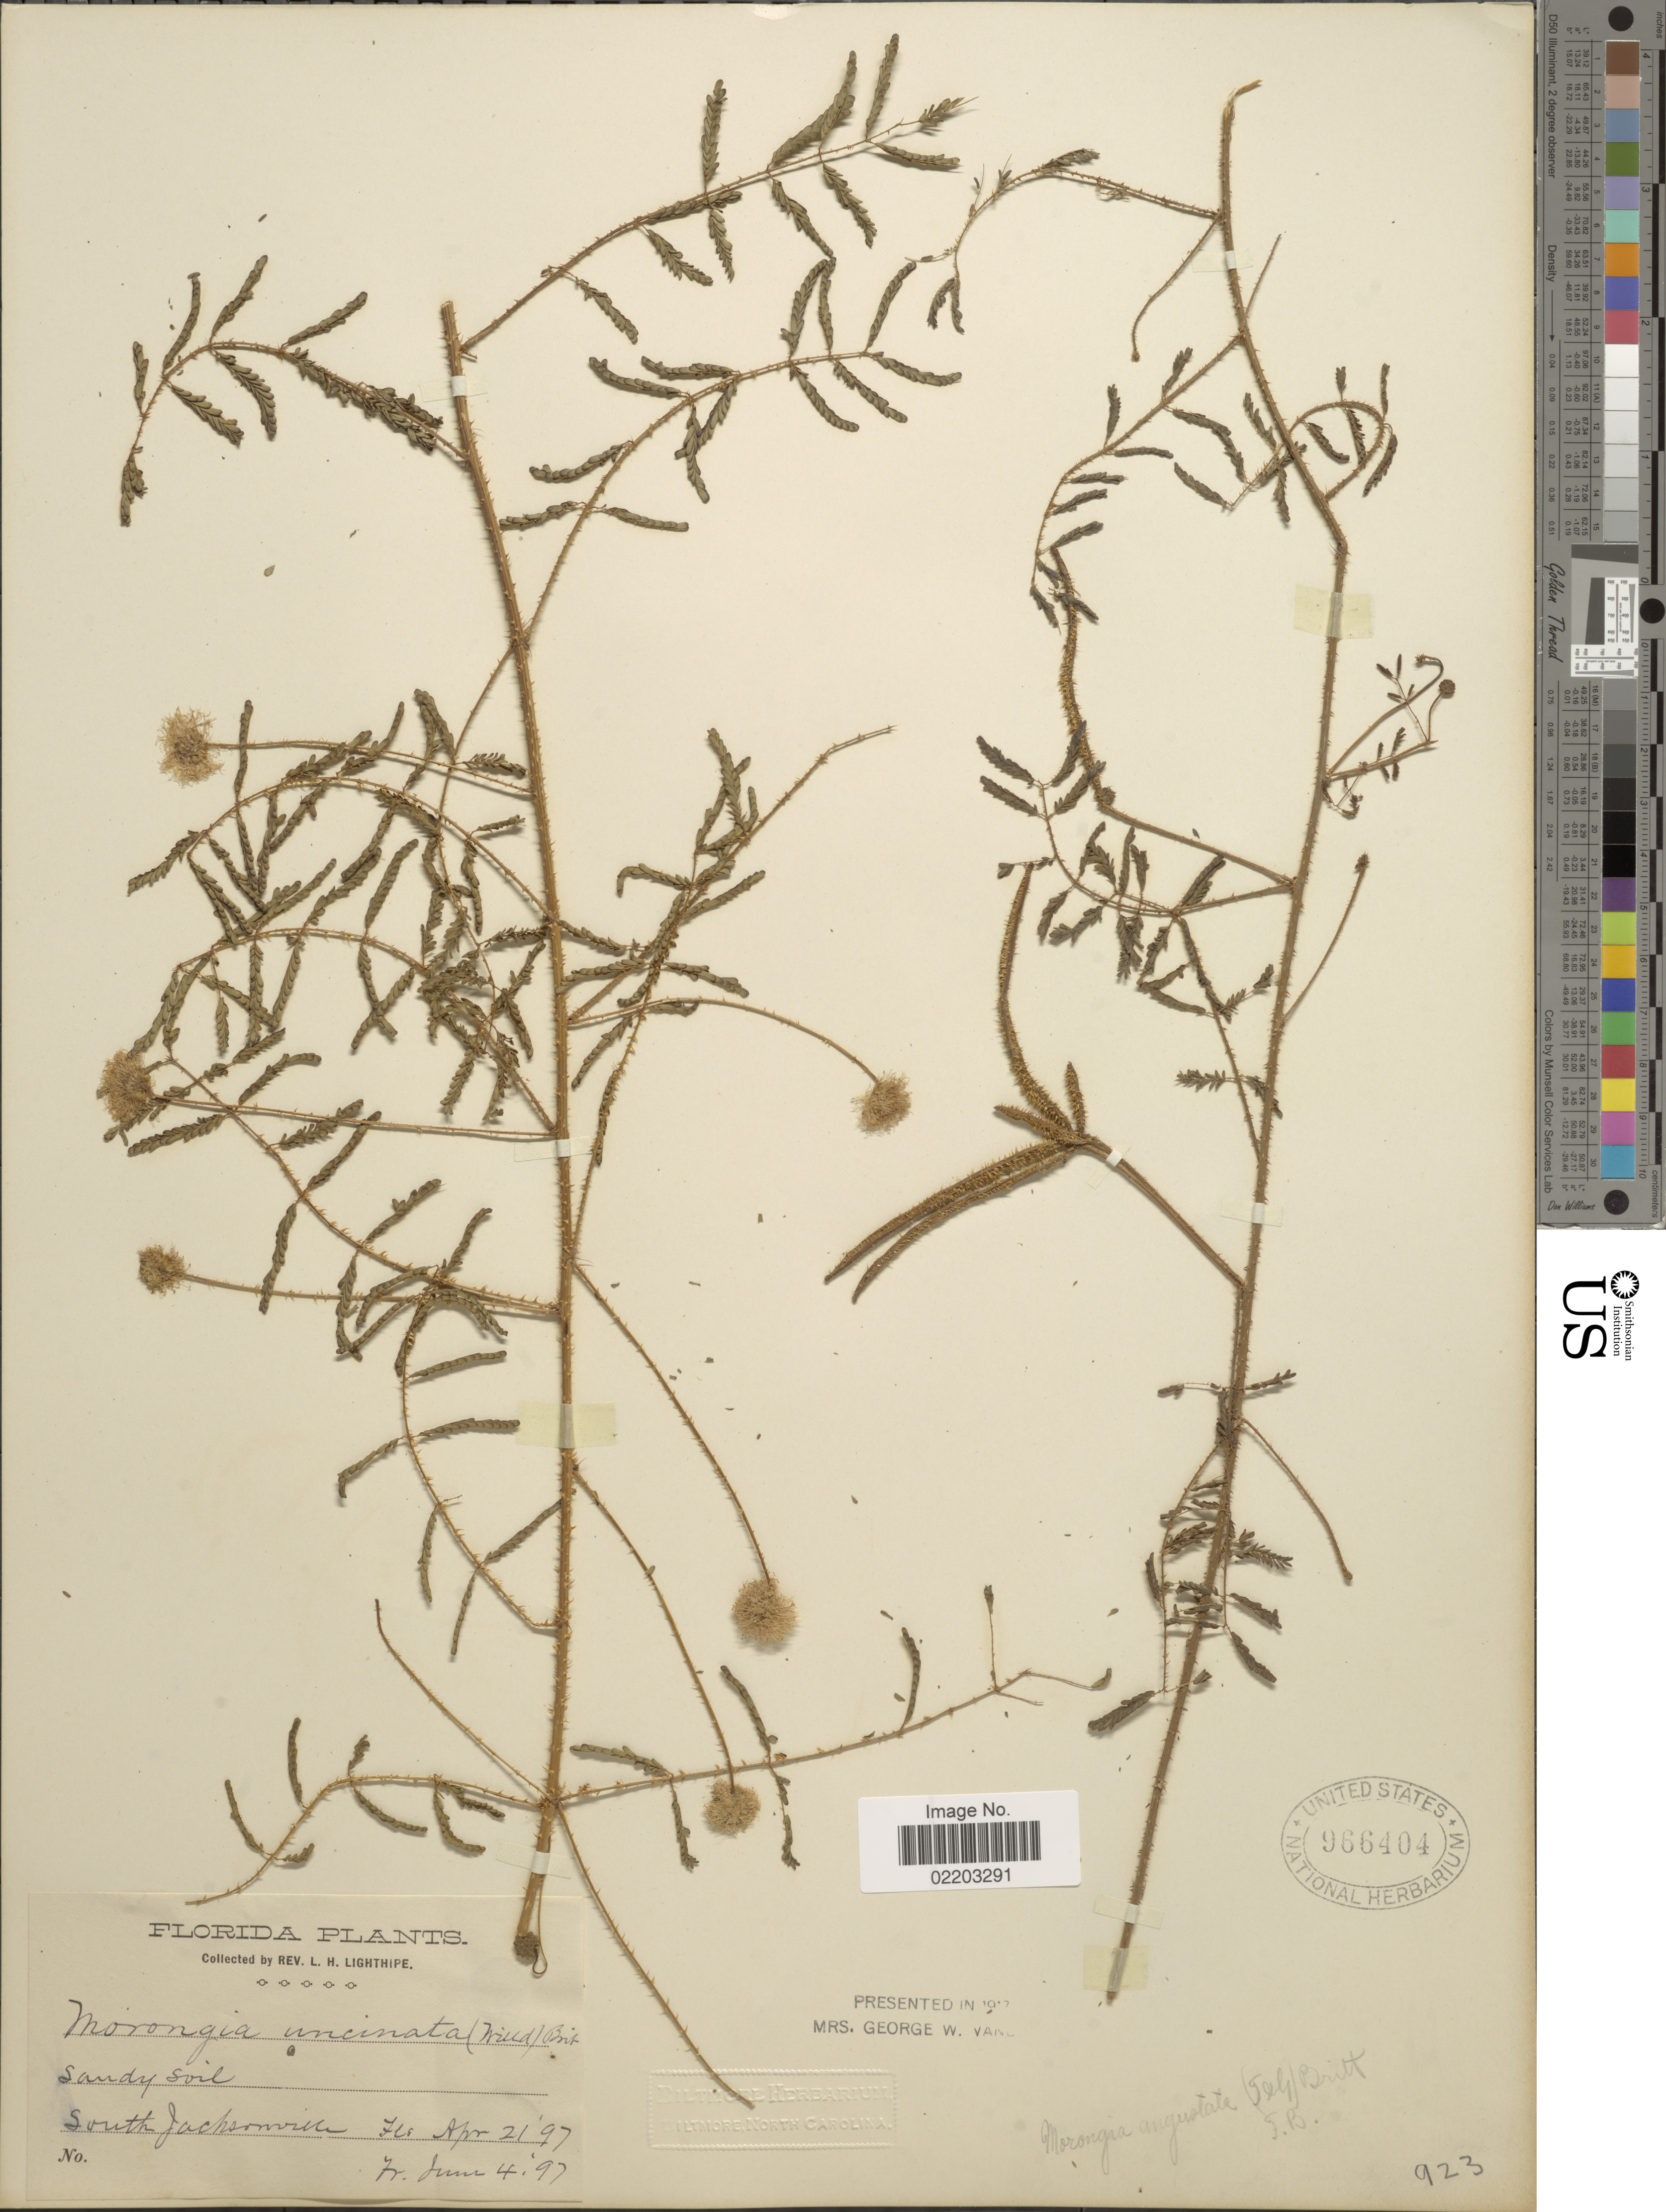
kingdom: Plantae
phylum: Tracheophyta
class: Magnoliopsida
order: Fabales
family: Fabaceae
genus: Mimosa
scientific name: Mimosa microphylla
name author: Dryand.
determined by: Strong, M. T., (US), Smithsonian Institution - National Museum of Natural History (UNITED STATES)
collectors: Rev. L. H. Lighthipe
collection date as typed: Transcribed d/m/y: 21/4/97 to 4/6/97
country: United States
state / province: Florida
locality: Sandy soil, South Jacksonville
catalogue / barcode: US 966404